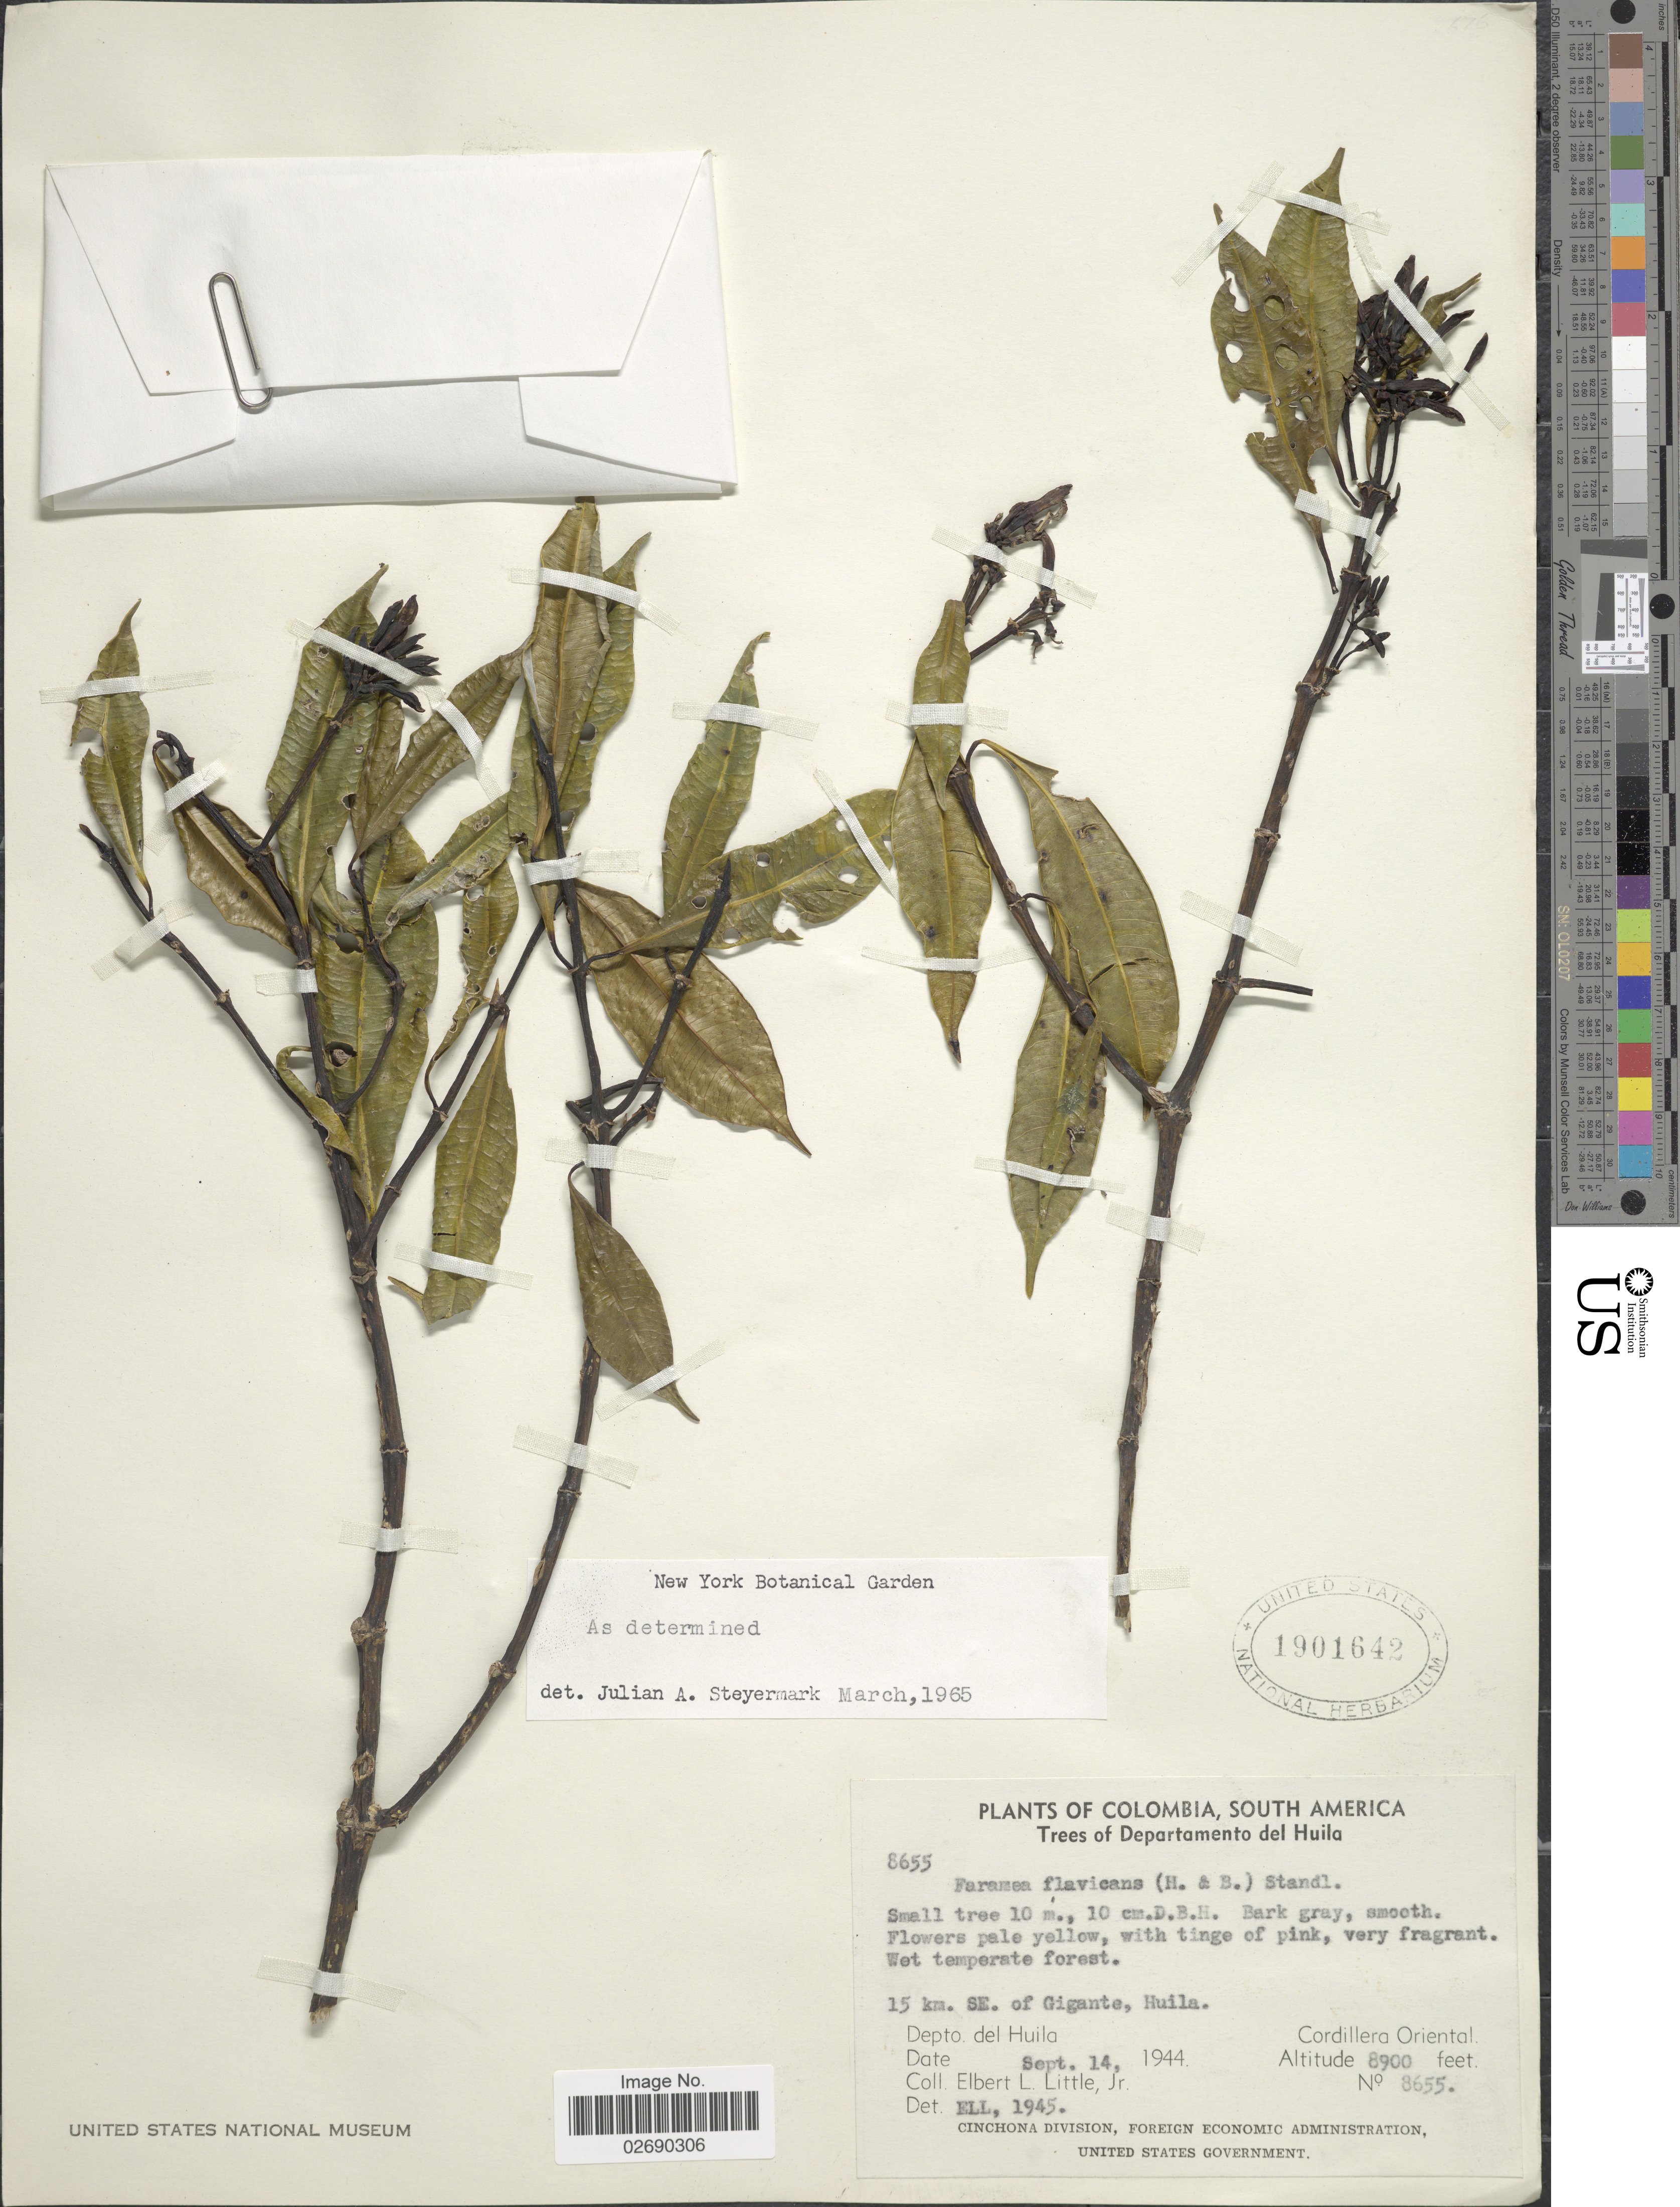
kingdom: Plantae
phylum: Tracheophyta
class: Magnoliopsida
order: Gentianales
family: Rubiaceae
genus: Faramea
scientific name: Faramea flavicans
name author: (Roem. & Schult.) Standl.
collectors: E. L. Little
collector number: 8655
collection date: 1944-09-14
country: Colombia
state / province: Huila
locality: Departamento del Huila, Wet temperate forest, 15 km SE of Gigante, Huila, Depto. del Huila, Cordillera Oriental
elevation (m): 2713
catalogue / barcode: US 1901642